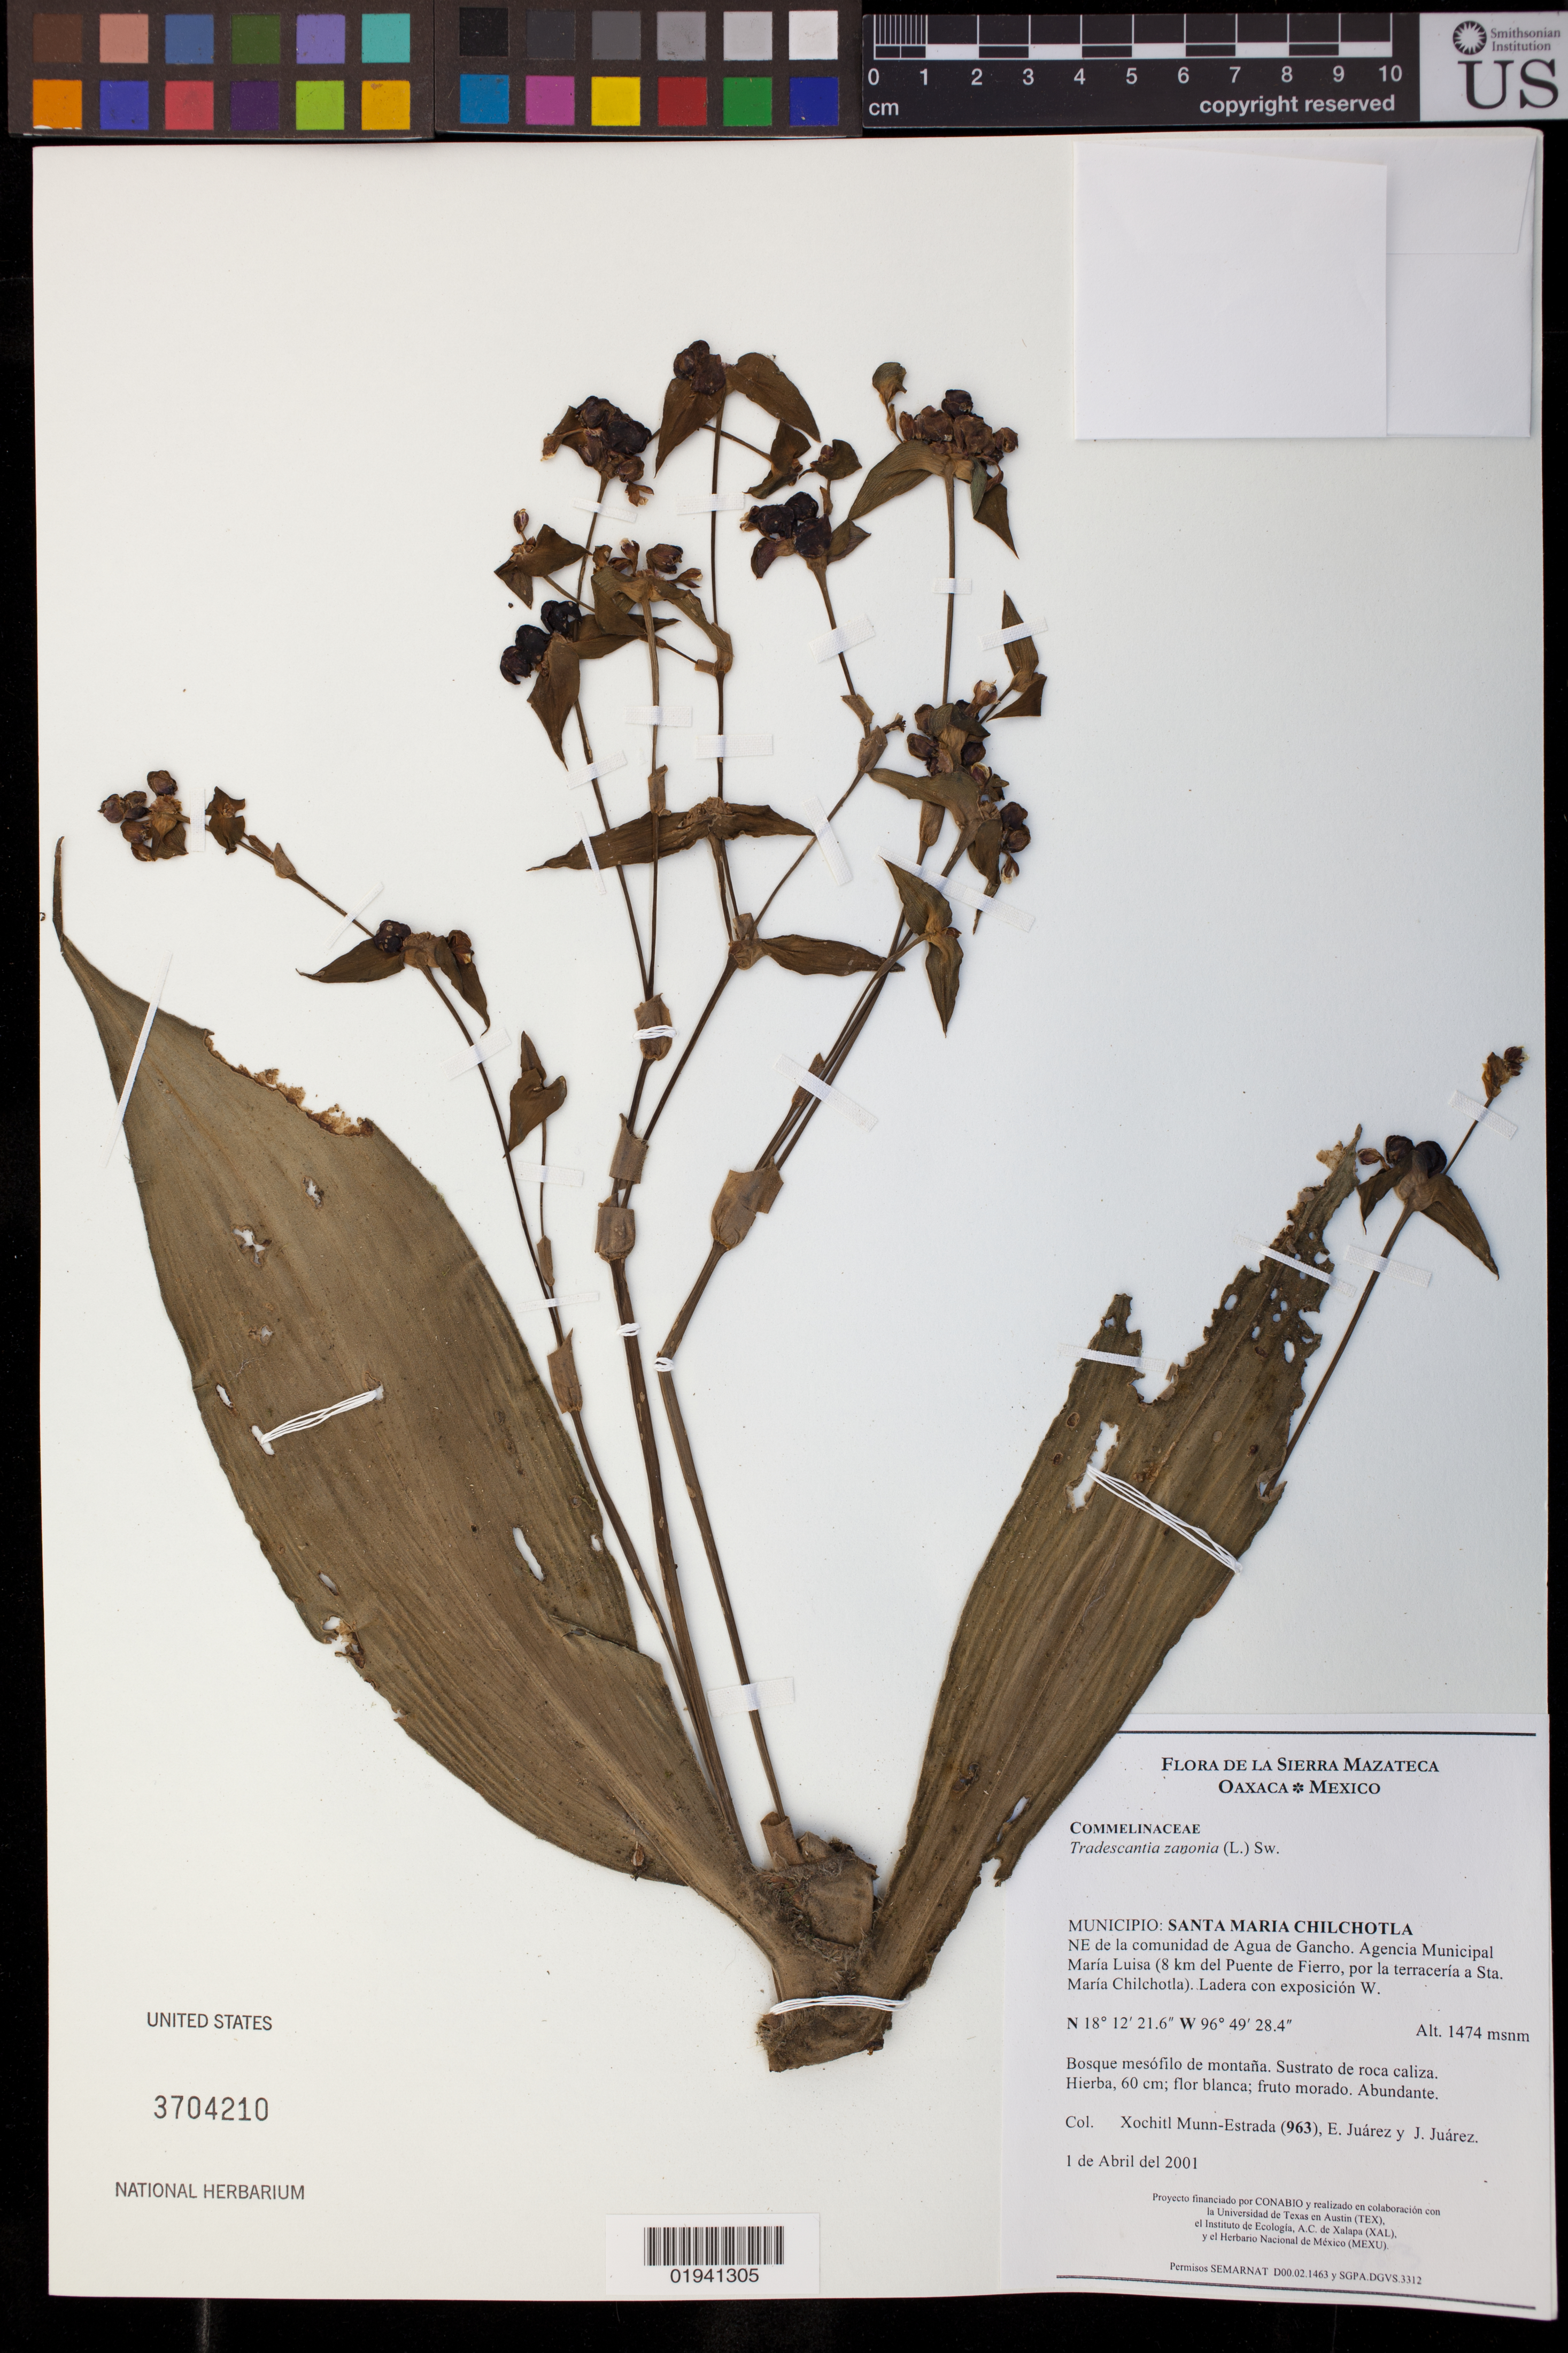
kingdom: Plantae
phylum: Tracheophyta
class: Liliopsida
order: Commelinales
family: Commelinaceae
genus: Tradescantia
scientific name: Tradescantia zanonia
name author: (L.) Sw.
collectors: X. Munn-Estrada, E. Juarez & J. Juarez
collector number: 963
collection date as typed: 1 de Abril del 2001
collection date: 2001-04-01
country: Mexico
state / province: Oaxaca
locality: Santa Maria Chilchotla, NE de la comunidad de Agua de Gancho. Agencia Municipal Maria Luisa (8 km del Puente de Fierro, por la terraceria a Sta. Maria Chilchotla). Ladera con exposicion W.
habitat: Bosque mesofila de montana. Sustrato de roca caliza.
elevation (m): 1474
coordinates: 18 11 55.8 N, 96 49 50.5 W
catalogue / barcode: US 3704210